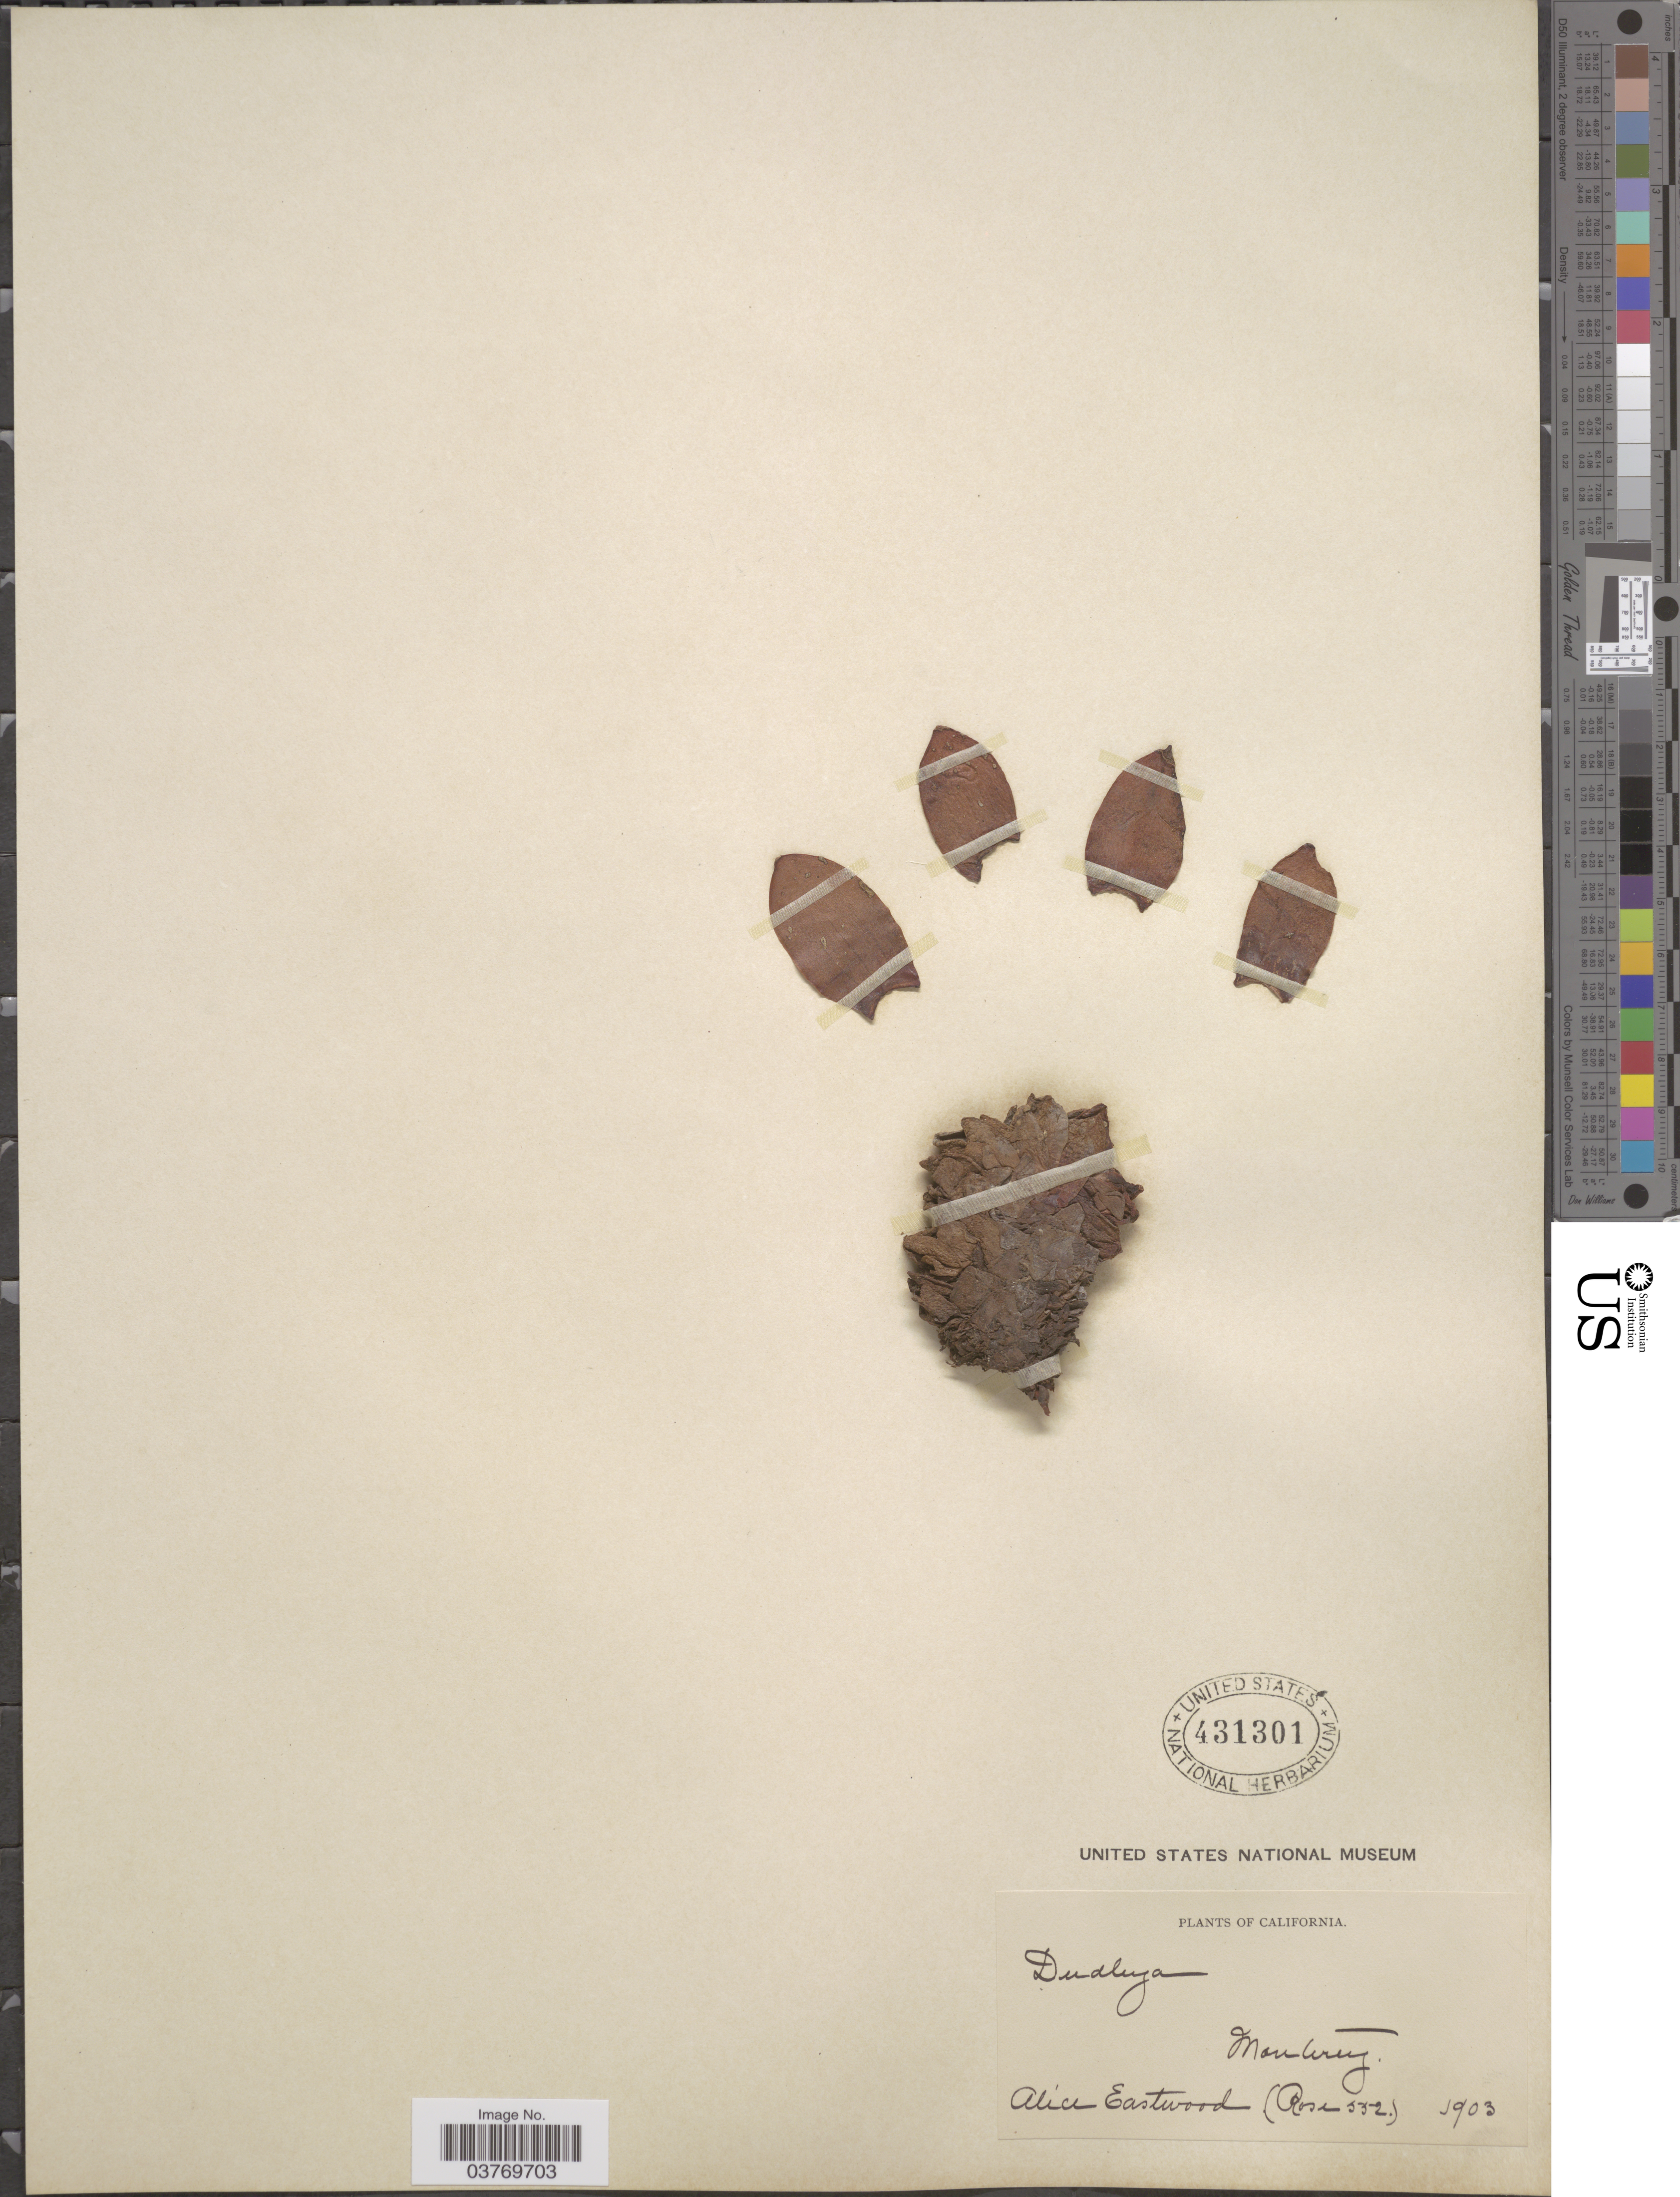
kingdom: Plantae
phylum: Tracheophyta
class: Magnoliopsida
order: Saxifragales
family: Crassulaceae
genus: Dudleya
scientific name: Dudleya farinosa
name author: (Lindl.) Britton & Rose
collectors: A. Eastwood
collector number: Rose 552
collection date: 1903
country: United States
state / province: California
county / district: Monterey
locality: Monterey.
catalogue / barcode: US 431301